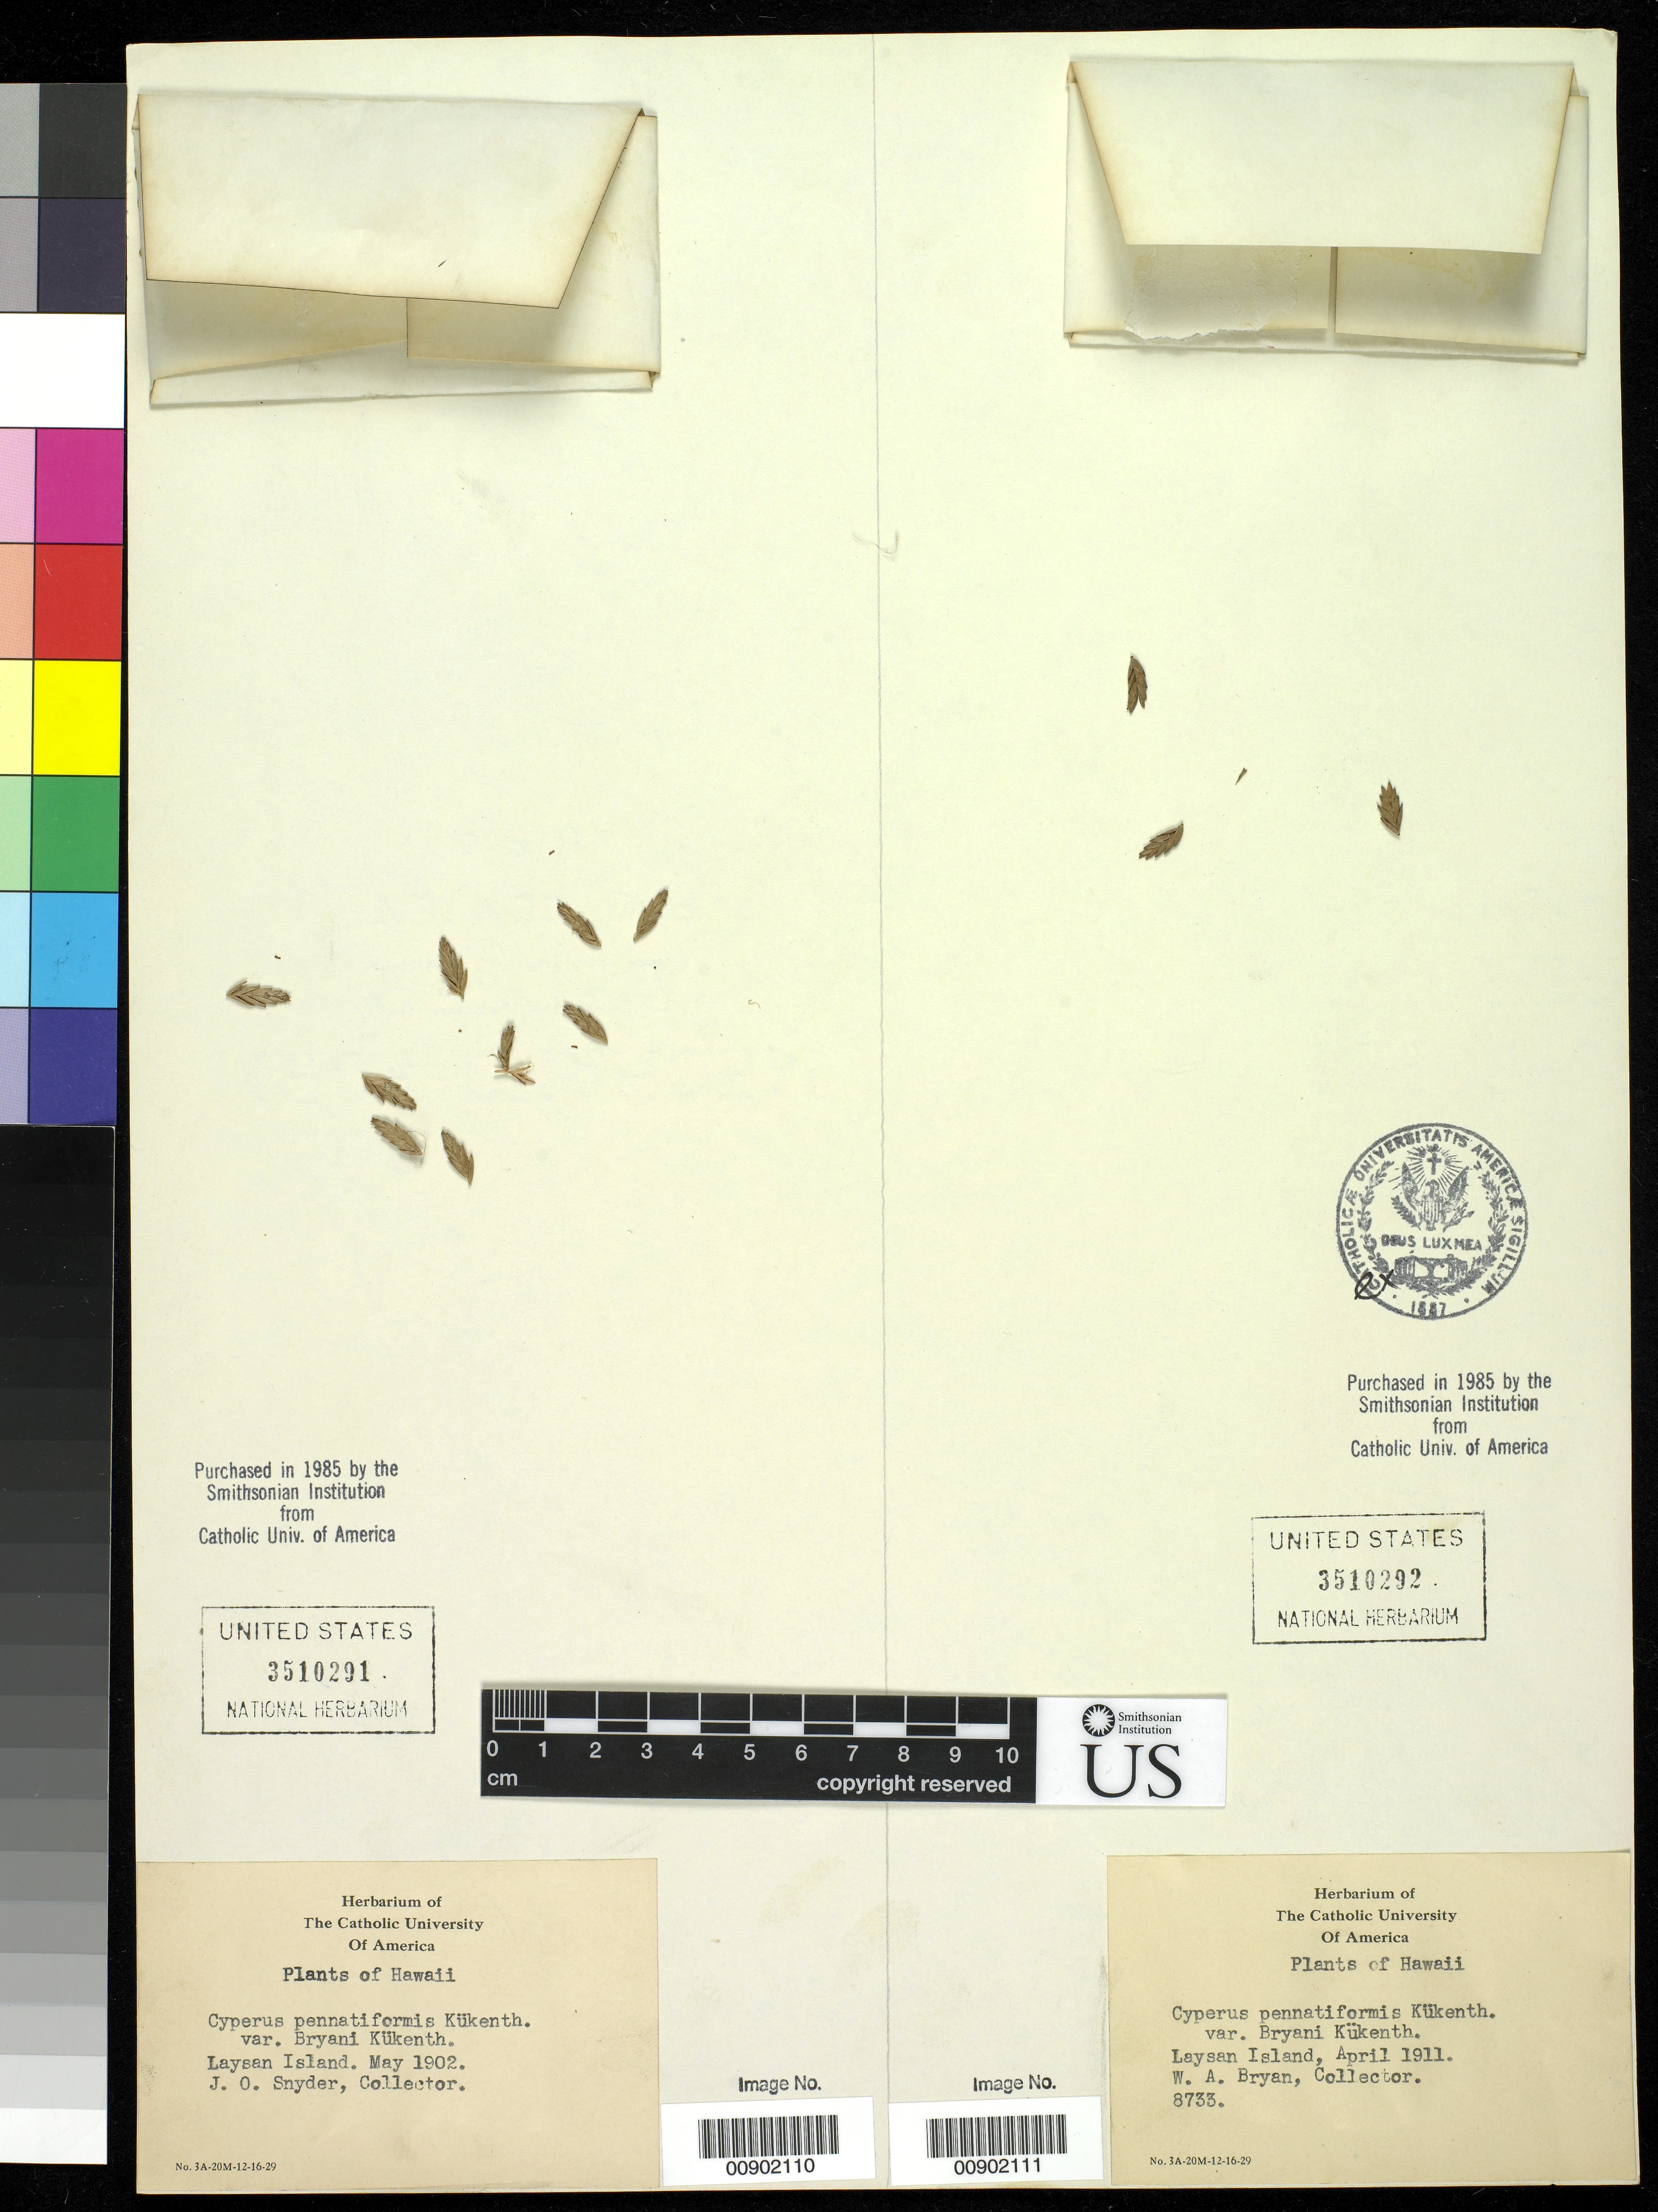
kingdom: Plantae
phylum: Tracheophyta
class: Liliopsida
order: Poales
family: Cyperaceae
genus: Cyperus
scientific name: Cyperus pennatiformis var. bryanii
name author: Kük.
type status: Syntype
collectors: J. Snyder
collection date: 1902-05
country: United States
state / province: Hawaii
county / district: Honolulu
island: Laysan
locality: Laysan Island.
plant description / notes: Fragmentary material, mounted on sheet with another syntype (Bryan 8733).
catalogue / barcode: US 3510291